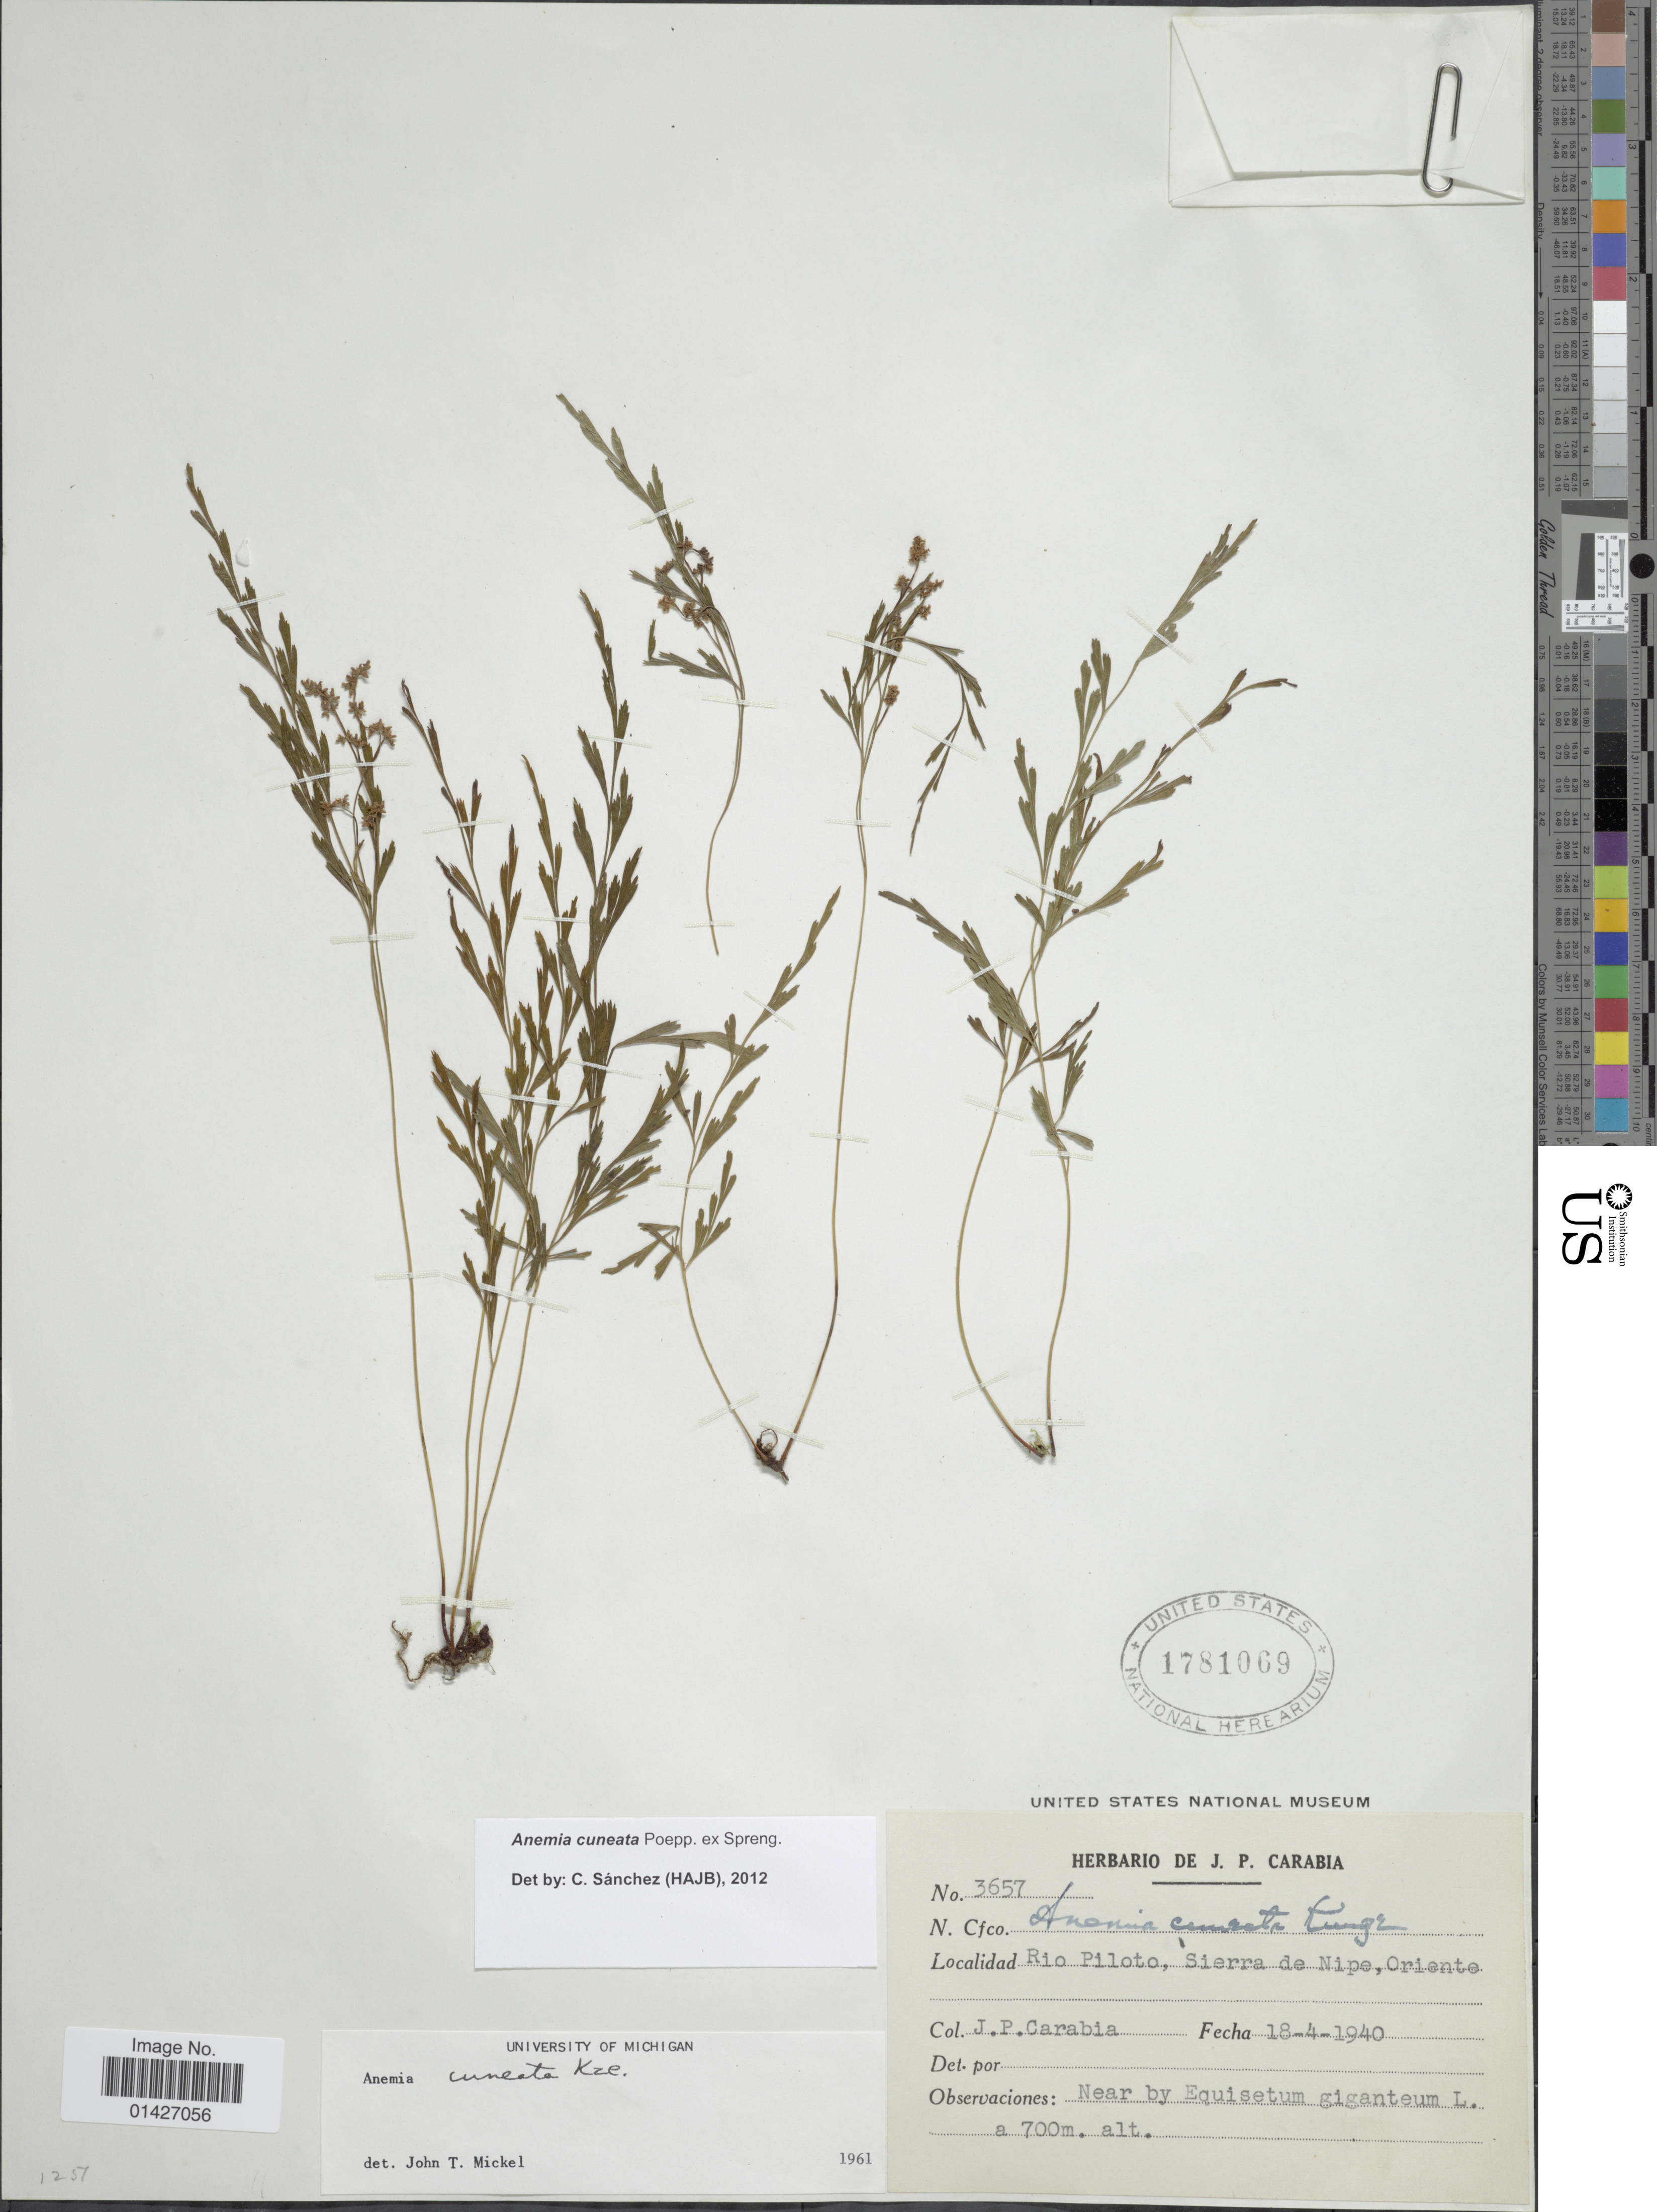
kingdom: Plantae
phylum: Tracheophyta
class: Polypodiopsida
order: Schizaeales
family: Anemiaceae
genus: Anemia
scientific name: Anemia cuneata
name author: Poepp. ex Spreng.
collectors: J. Carabia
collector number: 3657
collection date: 1940-04-18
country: Cuba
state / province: Oriente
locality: Rio Piloto, Sierra de Nipe, Orienrte.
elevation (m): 700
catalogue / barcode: US 1781069